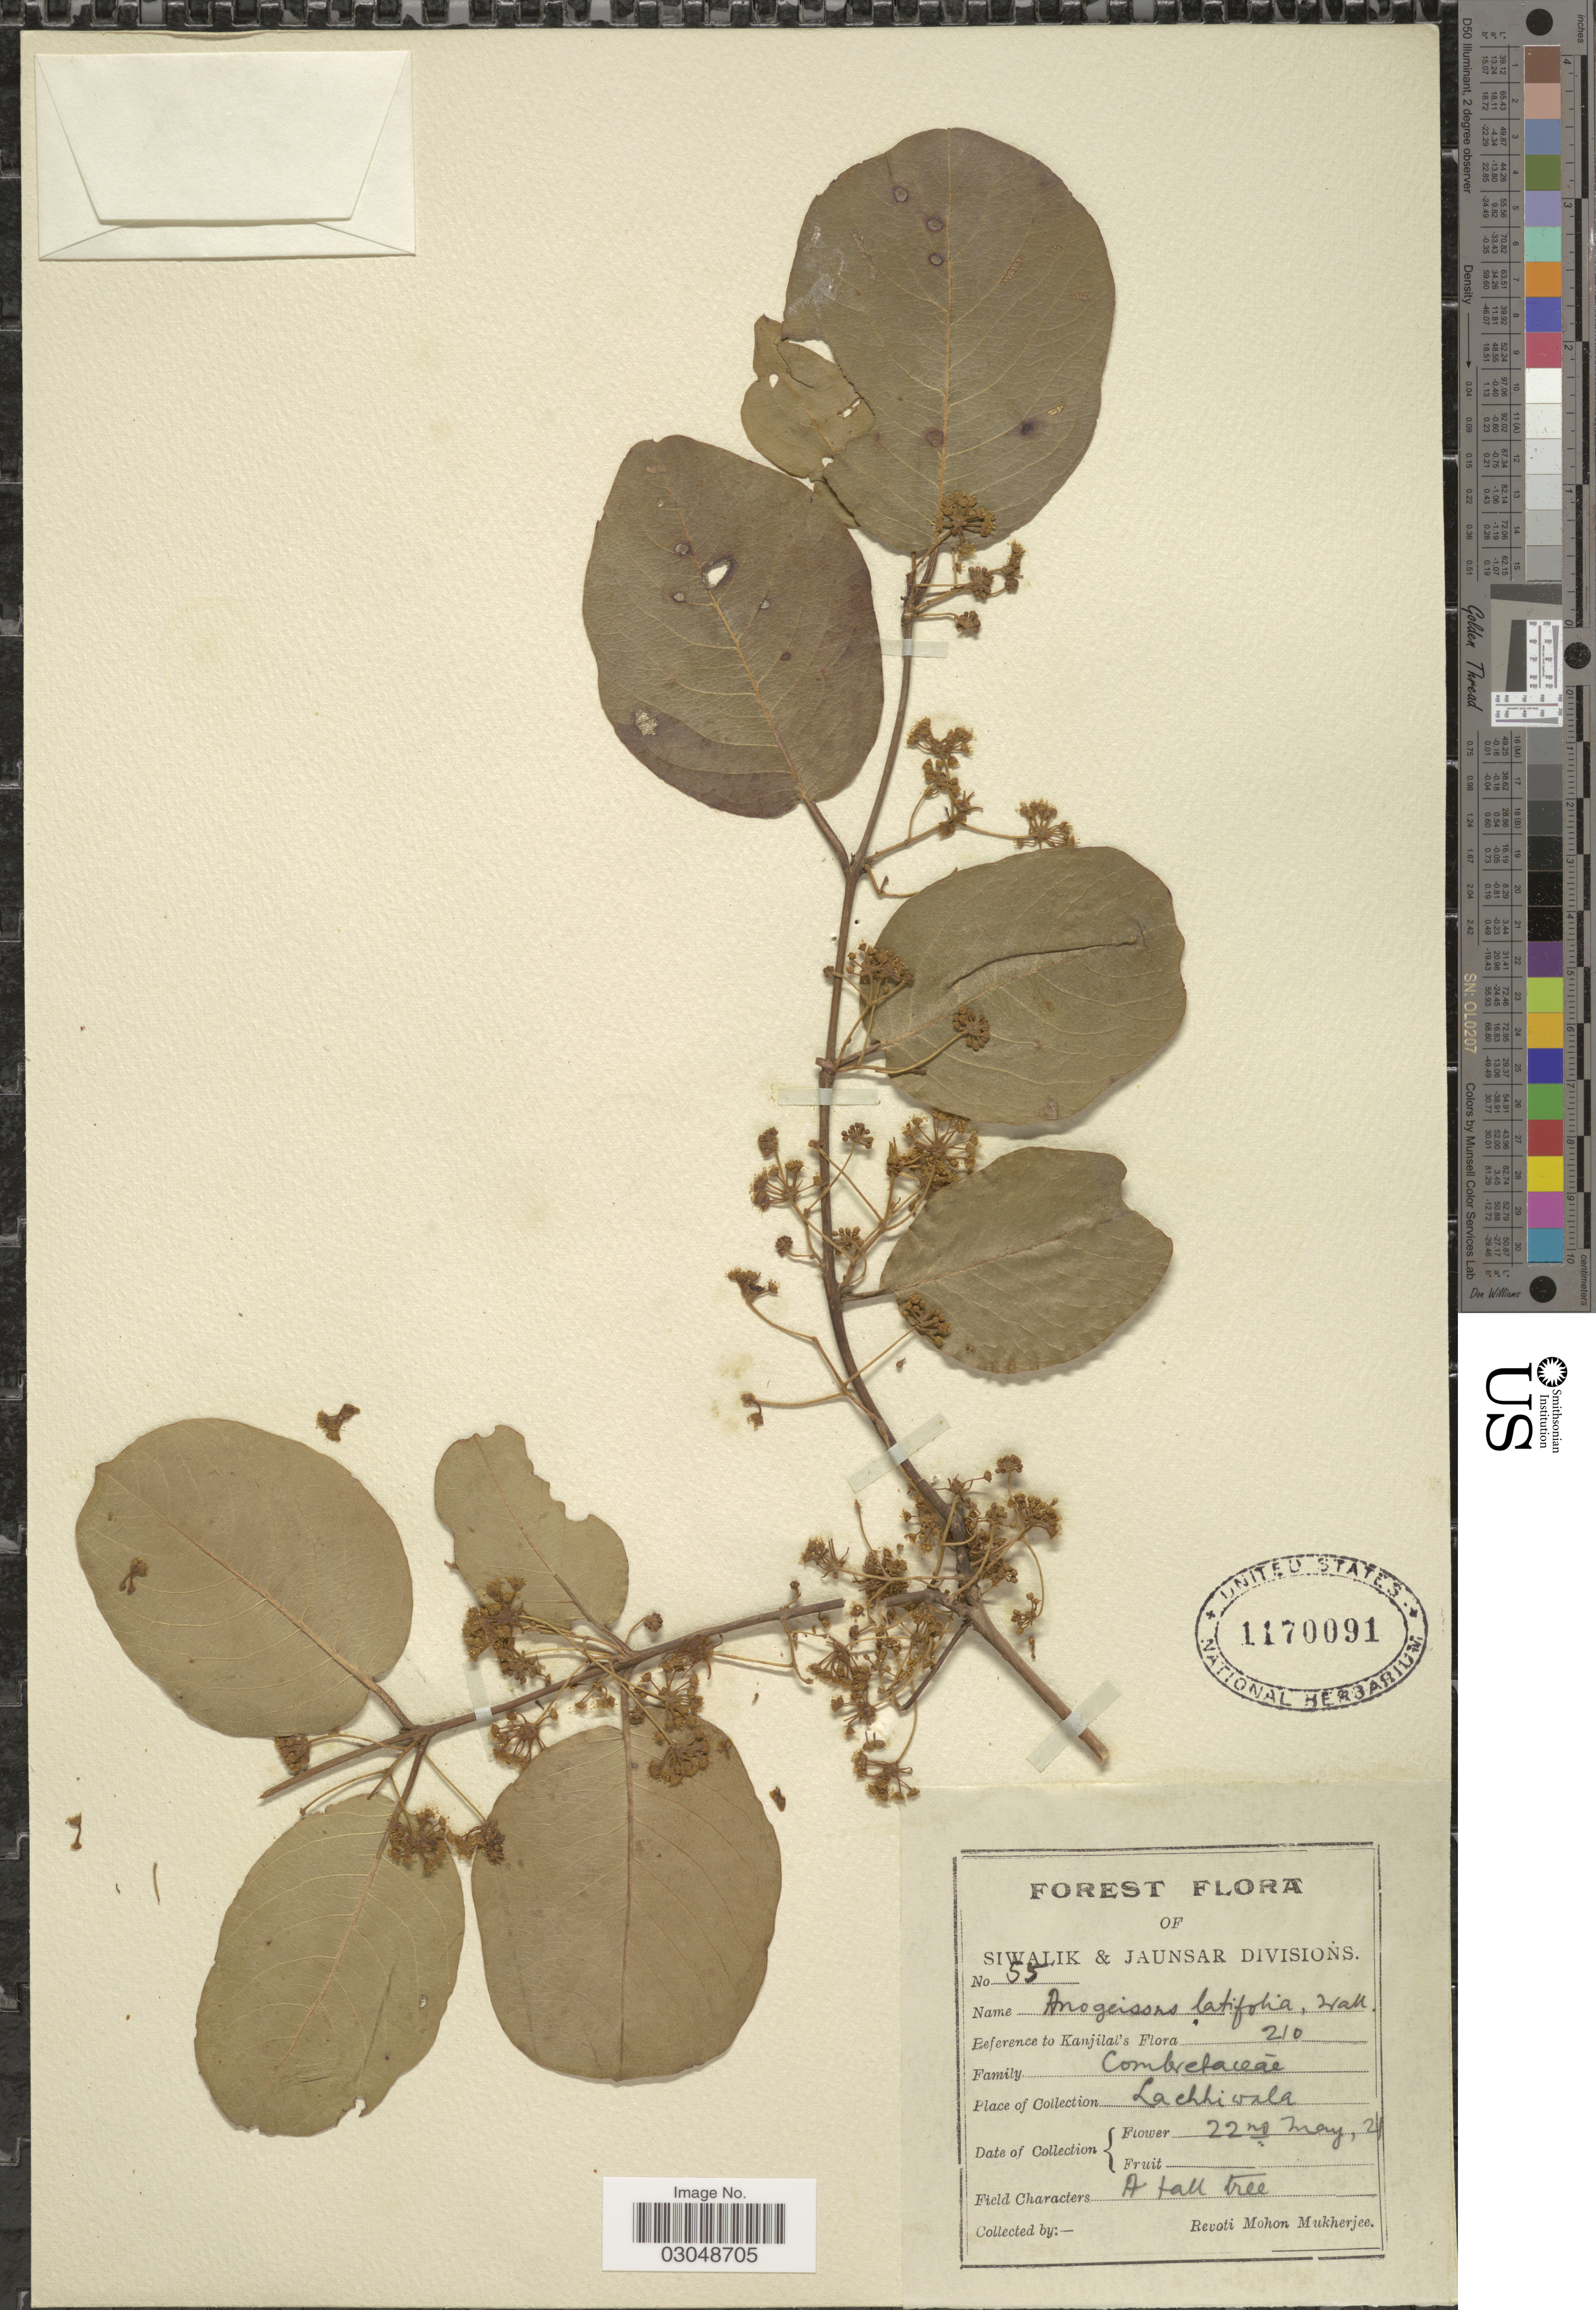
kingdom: Plantae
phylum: Tracheophyta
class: Magnoliopsida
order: Myrtales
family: Combretaceae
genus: Anogeissus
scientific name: Anogeissus latifolia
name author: (Roxb. ex DC.) Wall. ex Guill. & Perr.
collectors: R. Mukherjee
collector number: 55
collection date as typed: Transcribed d/m/y: 22/5/21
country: India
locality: Siwalik & Jaunsar Divisions. Lachhiwala.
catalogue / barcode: US 1170091